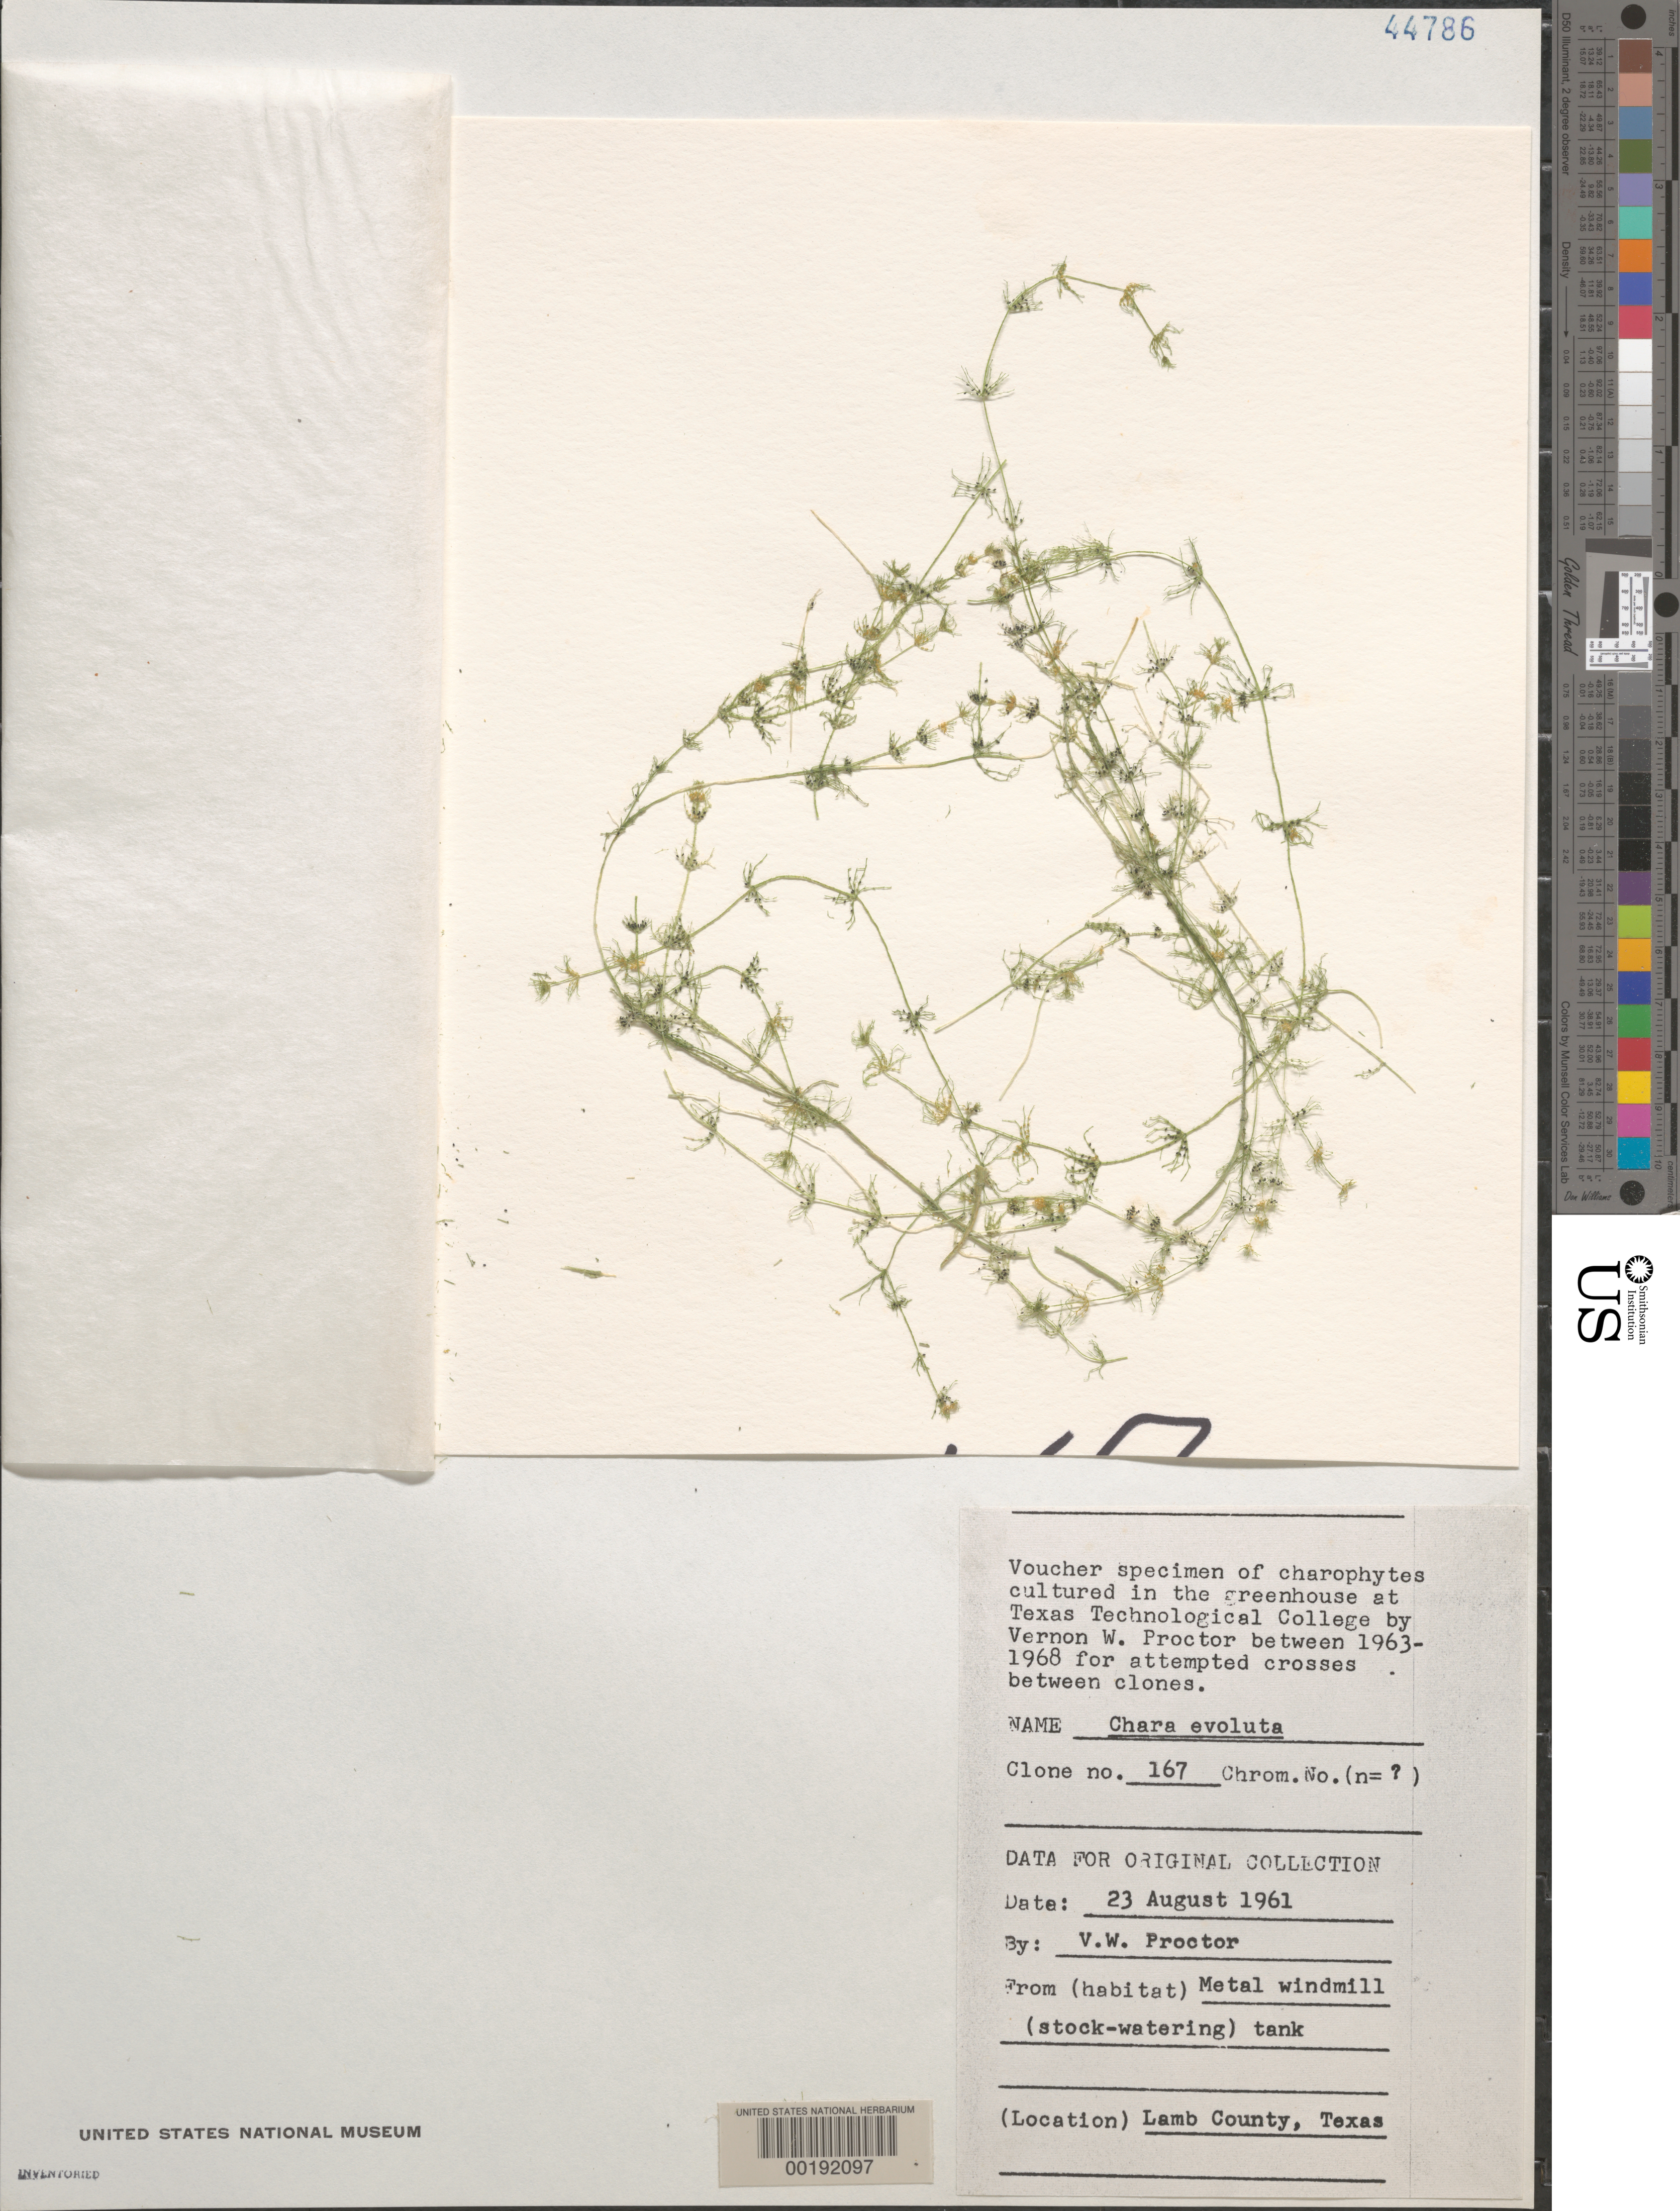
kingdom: Plantae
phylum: Charophyta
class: Charophyceae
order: Charales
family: Characeae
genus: Chara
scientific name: Chara evoluta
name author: Allen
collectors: V. Proctor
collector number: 167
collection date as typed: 23 Aug 1961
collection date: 1961-08-23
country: United States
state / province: Texas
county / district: Lamb County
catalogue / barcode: US 44786